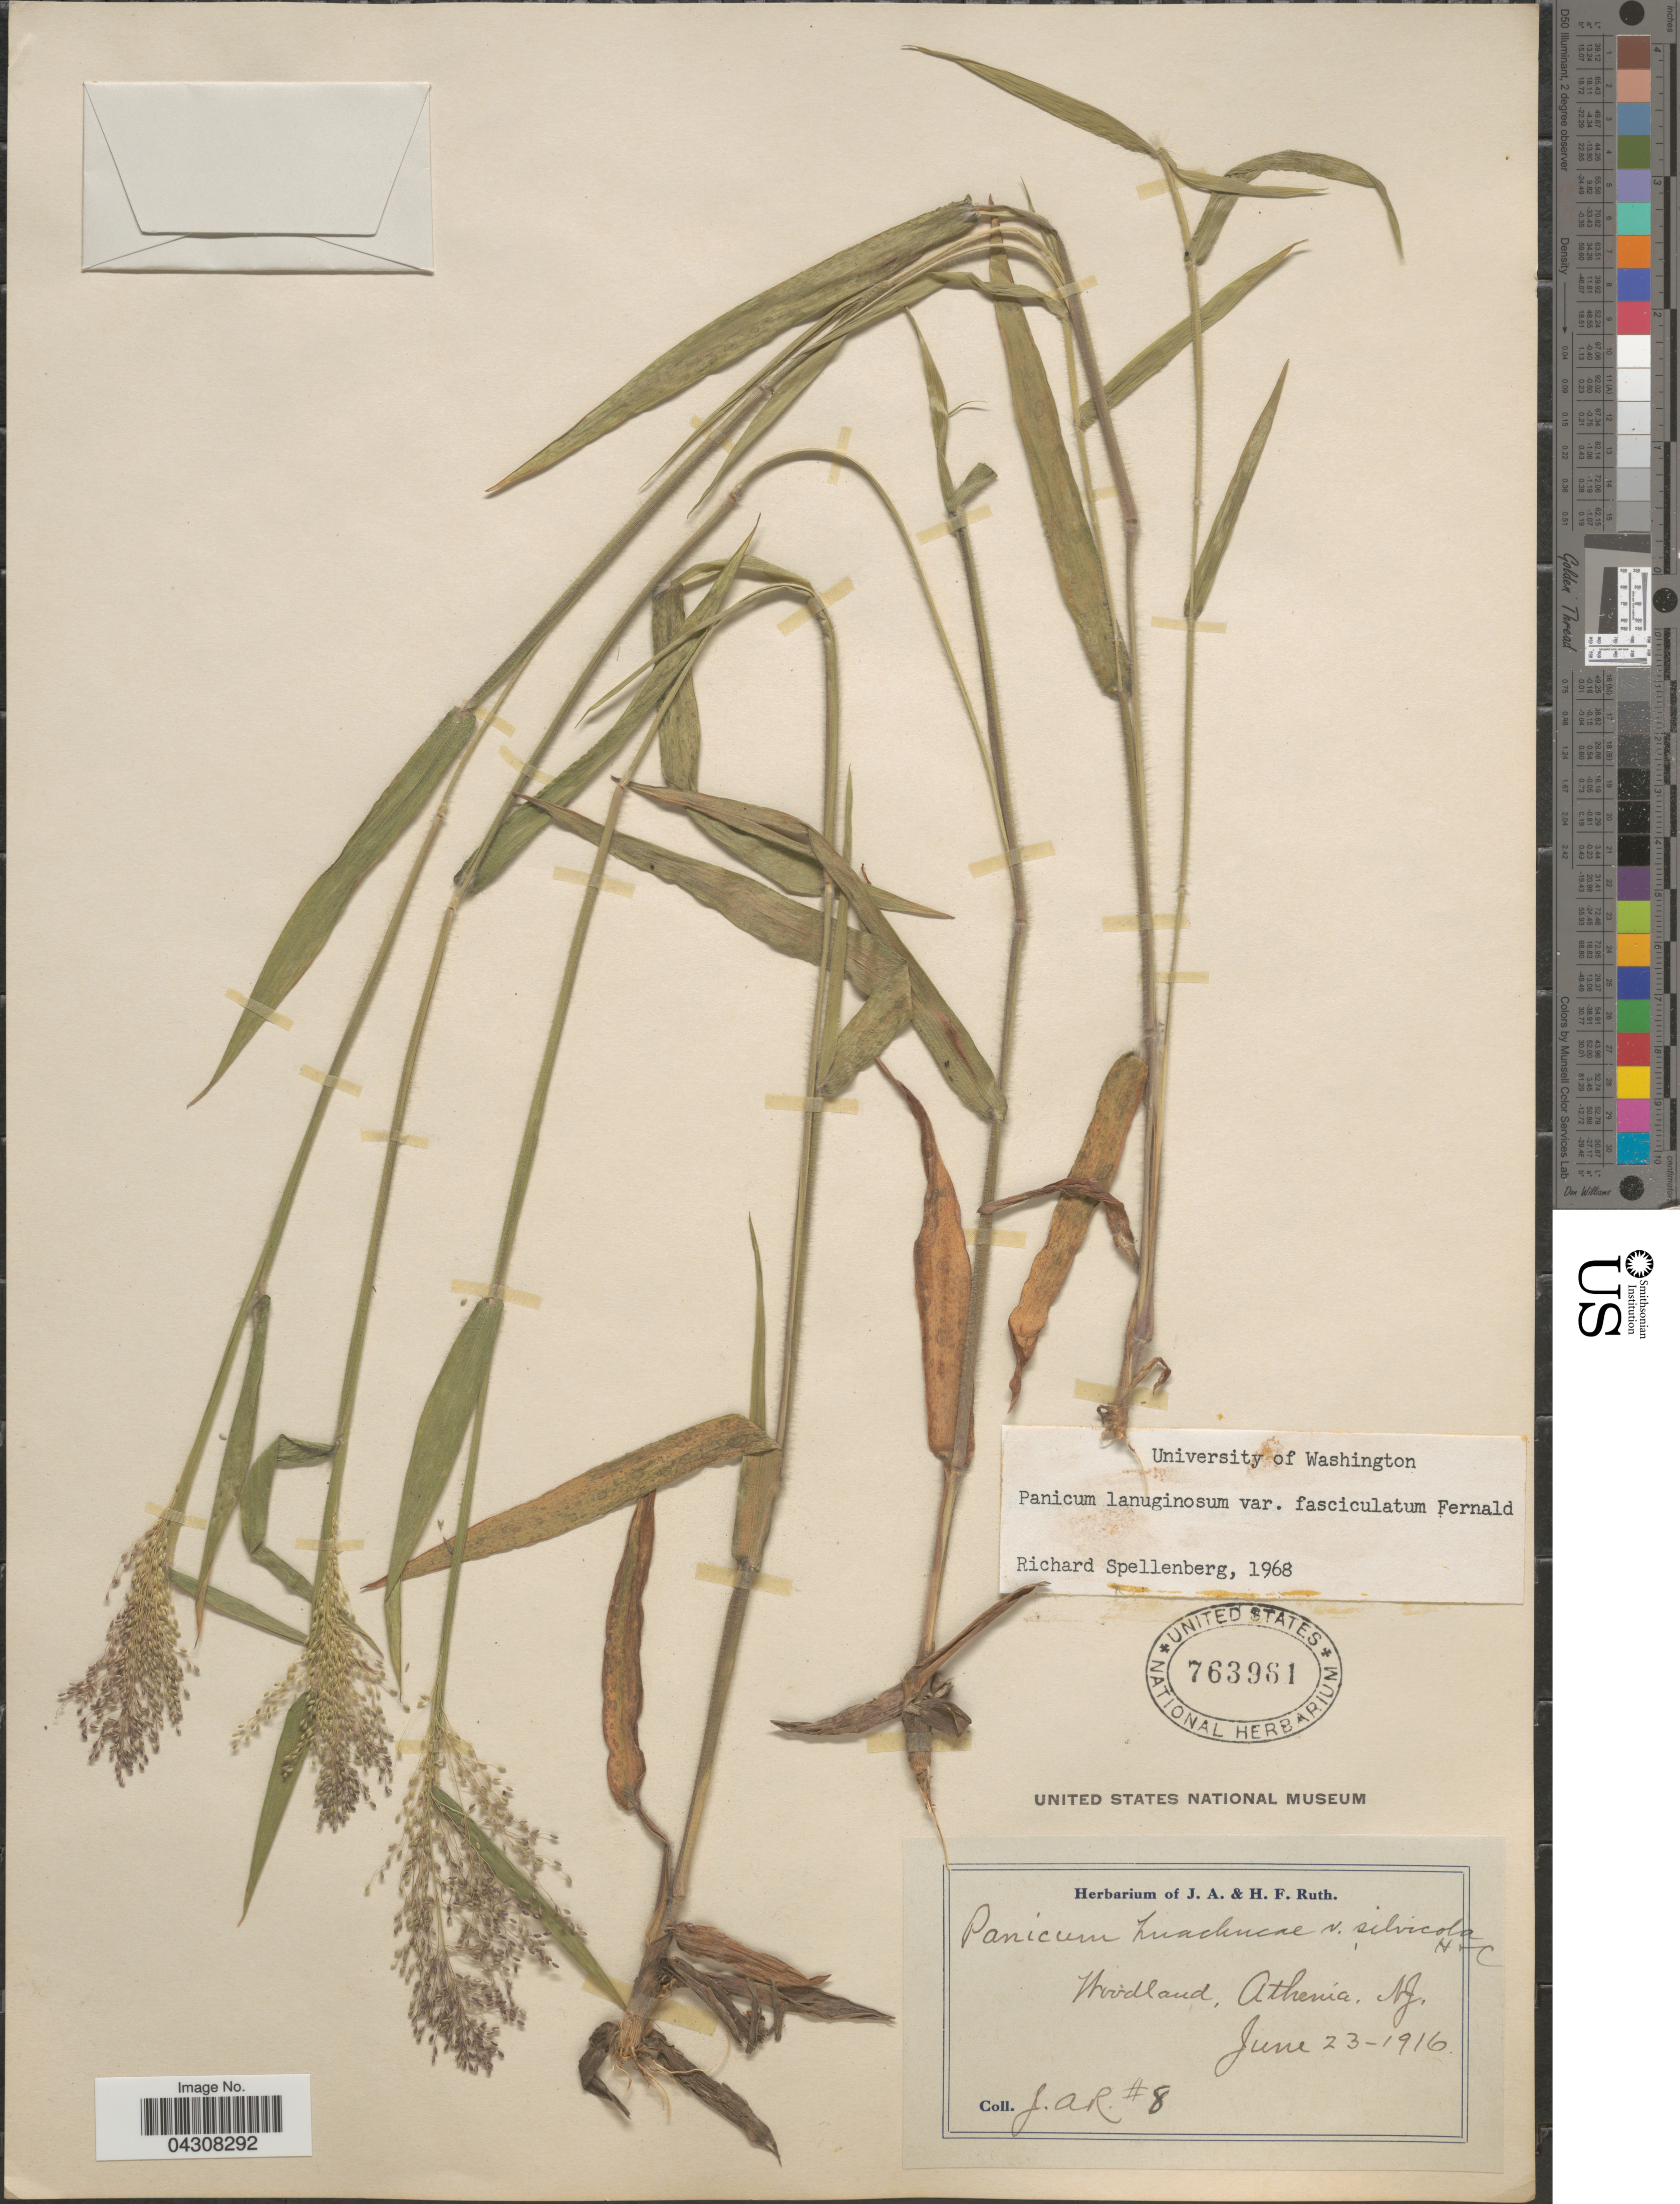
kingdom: Plantae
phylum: Tracheophyta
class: Liliopsida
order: Poales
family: Poaceae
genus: Dichanthelium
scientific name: Dichanthelium acuminatum var. acuminatum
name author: (Sw.) Gould & C.A. Clark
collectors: J. Ruth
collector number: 8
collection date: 1916-06-23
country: United States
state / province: New Jersey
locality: Woodland, Athenia.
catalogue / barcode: US 763961